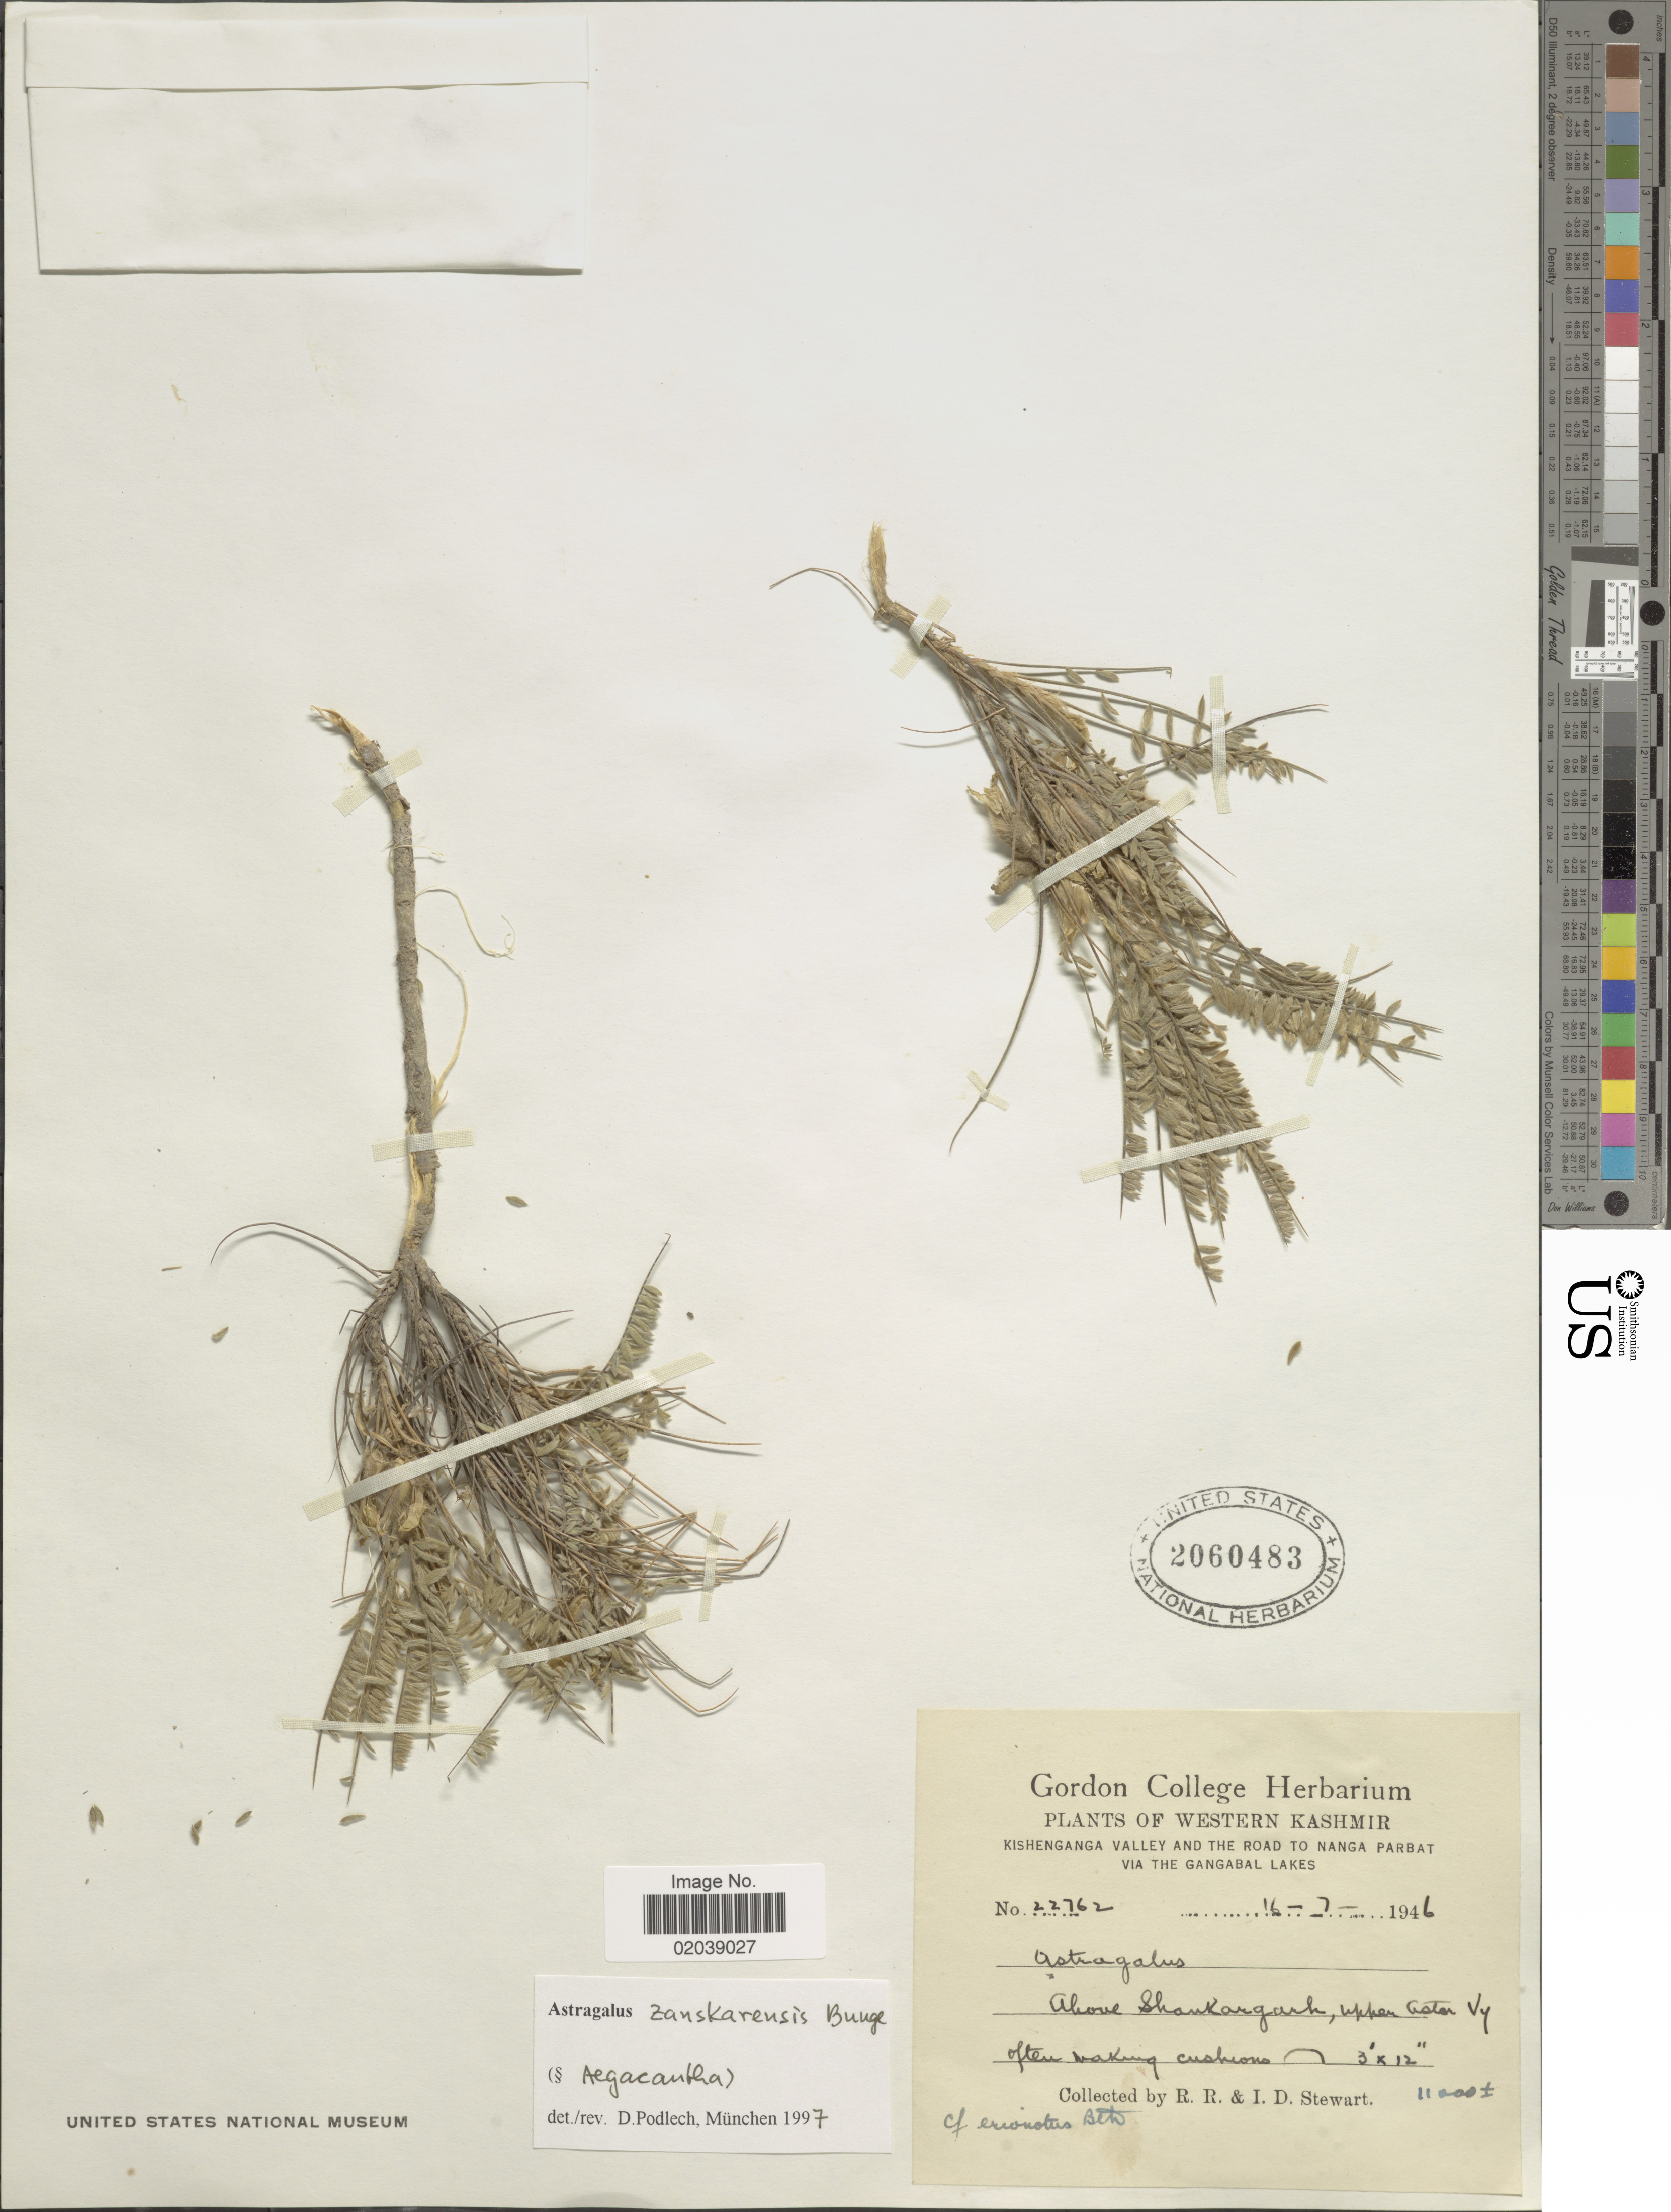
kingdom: Plantae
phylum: Tracheophyta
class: Magnoliopsida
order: Fabales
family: Fabaceae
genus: Astragalus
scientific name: Astragalus zanskarensis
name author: Benth. ex Bunge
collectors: R. R. Stewart & I. Stewart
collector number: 22762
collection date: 1946-07-16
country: Pakistan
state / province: Gilgit-Baltistan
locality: Western Kashmir, Kishenganga Valley and The Road to Nanga Parbat Via the Gangabal Lakes, Above Shankargarh, upper Astor Vy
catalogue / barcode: US 2060483